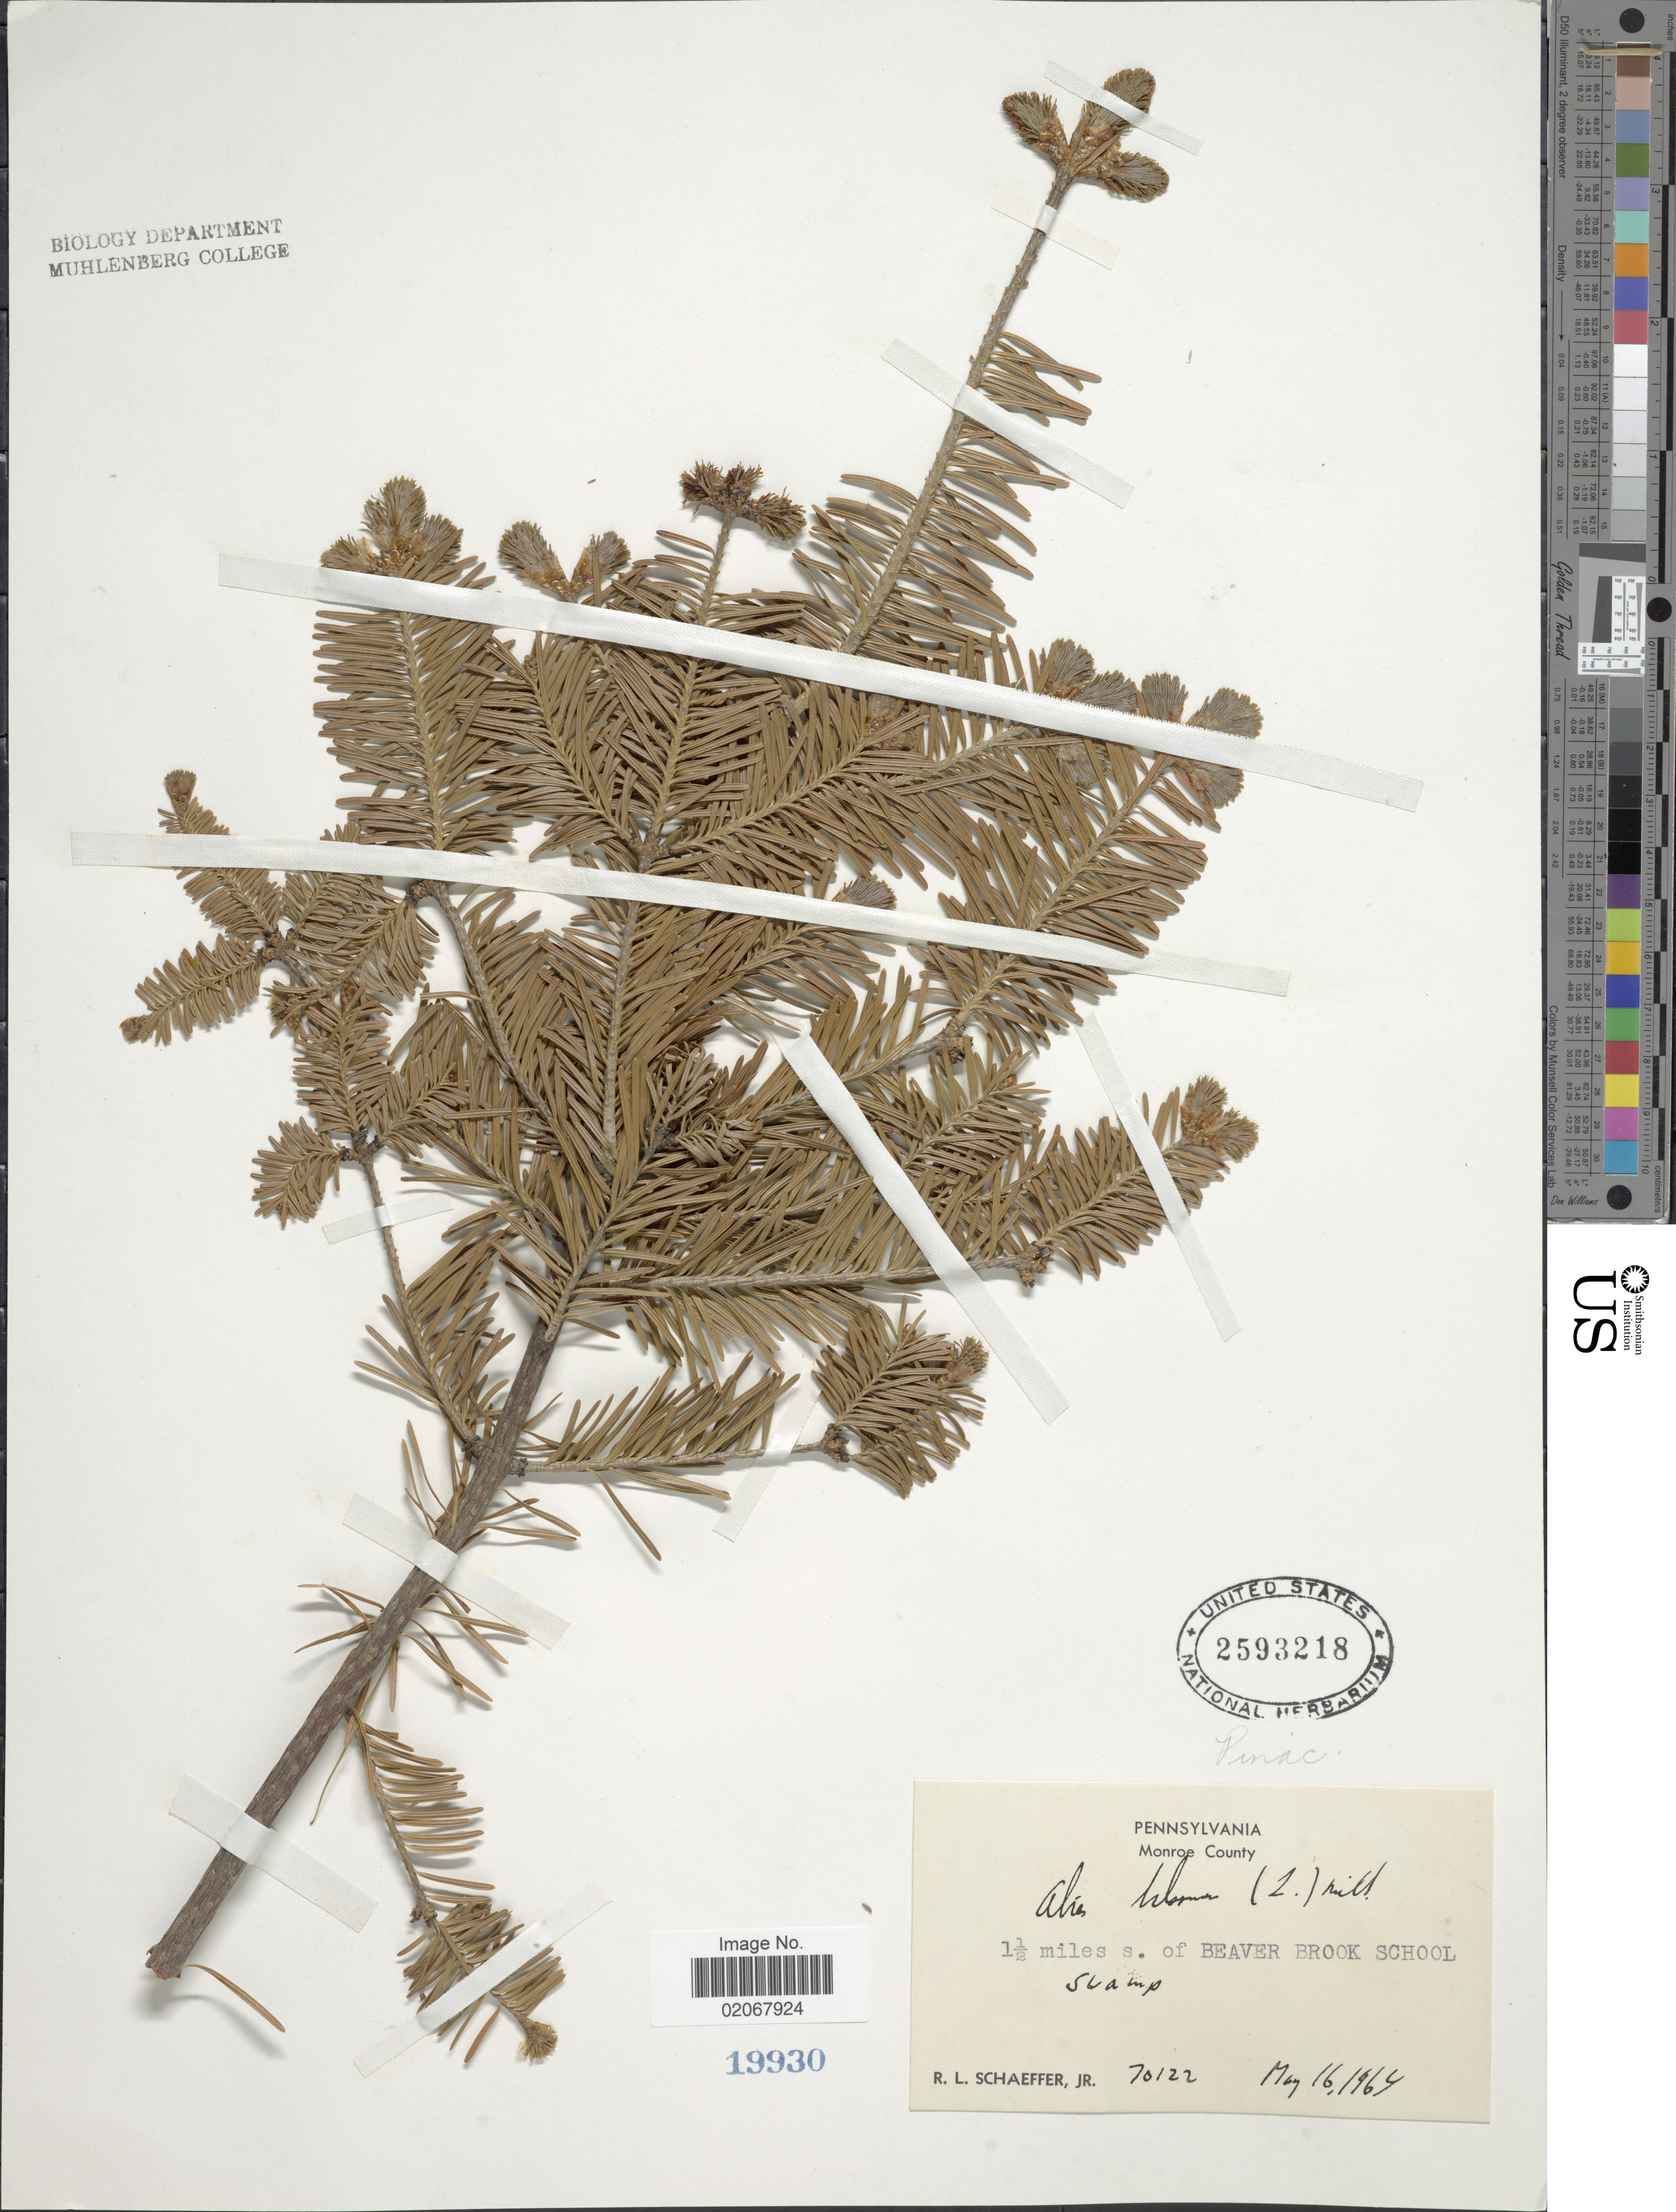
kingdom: Plantae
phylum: Tracheophyta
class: Pinopsida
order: Pinales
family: Pinaceae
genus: Abies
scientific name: Abies balsamea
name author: (L.) Mill.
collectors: R. L. Schaeffer Jr.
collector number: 70122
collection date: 1964-05-16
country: United States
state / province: Pennsylvania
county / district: Monroe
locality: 1 1/2 miles s. of Beaver Brook School. Monroe County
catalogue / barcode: US 2593218